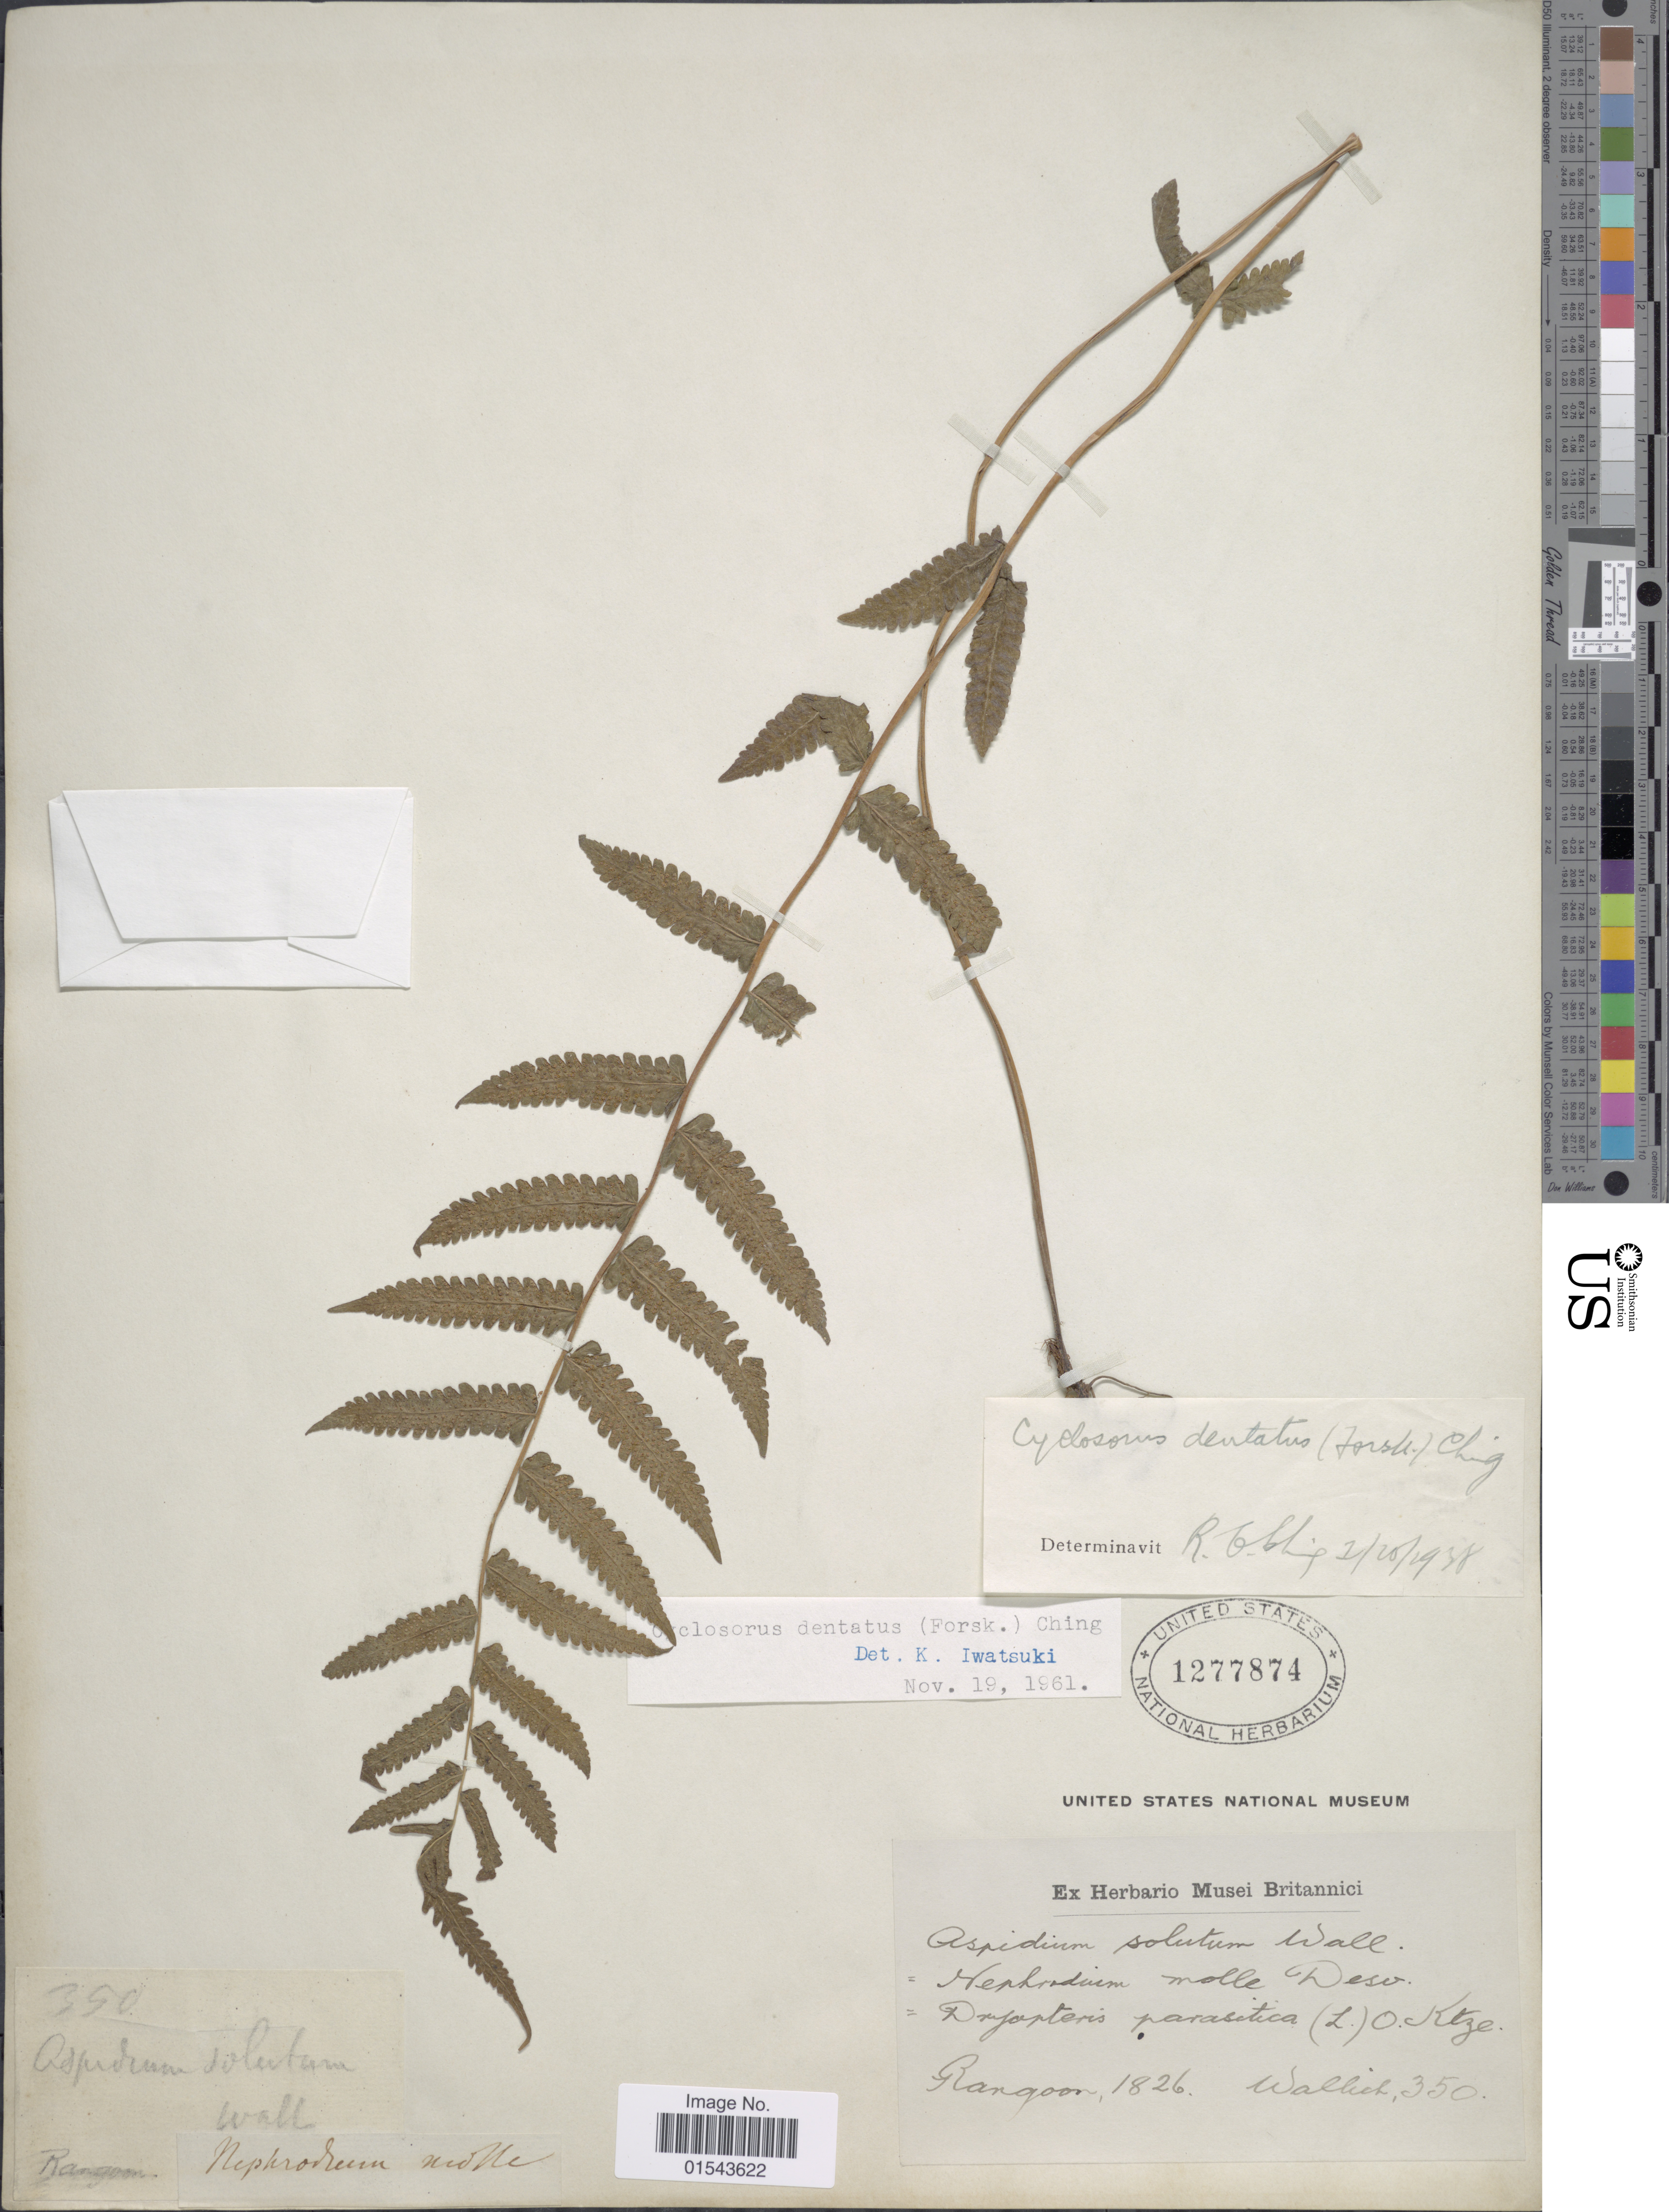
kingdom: Plantae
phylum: Tracheophyta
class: Polypodiopsida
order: Polypodiales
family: Thelypteridaceae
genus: Christella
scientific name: Christella dentata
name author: (Forssk.) Brownsey & Jermy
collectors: -- Wallich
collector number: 350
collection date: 1826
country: Myanmar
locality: Rangoon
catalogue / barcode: US 1277874